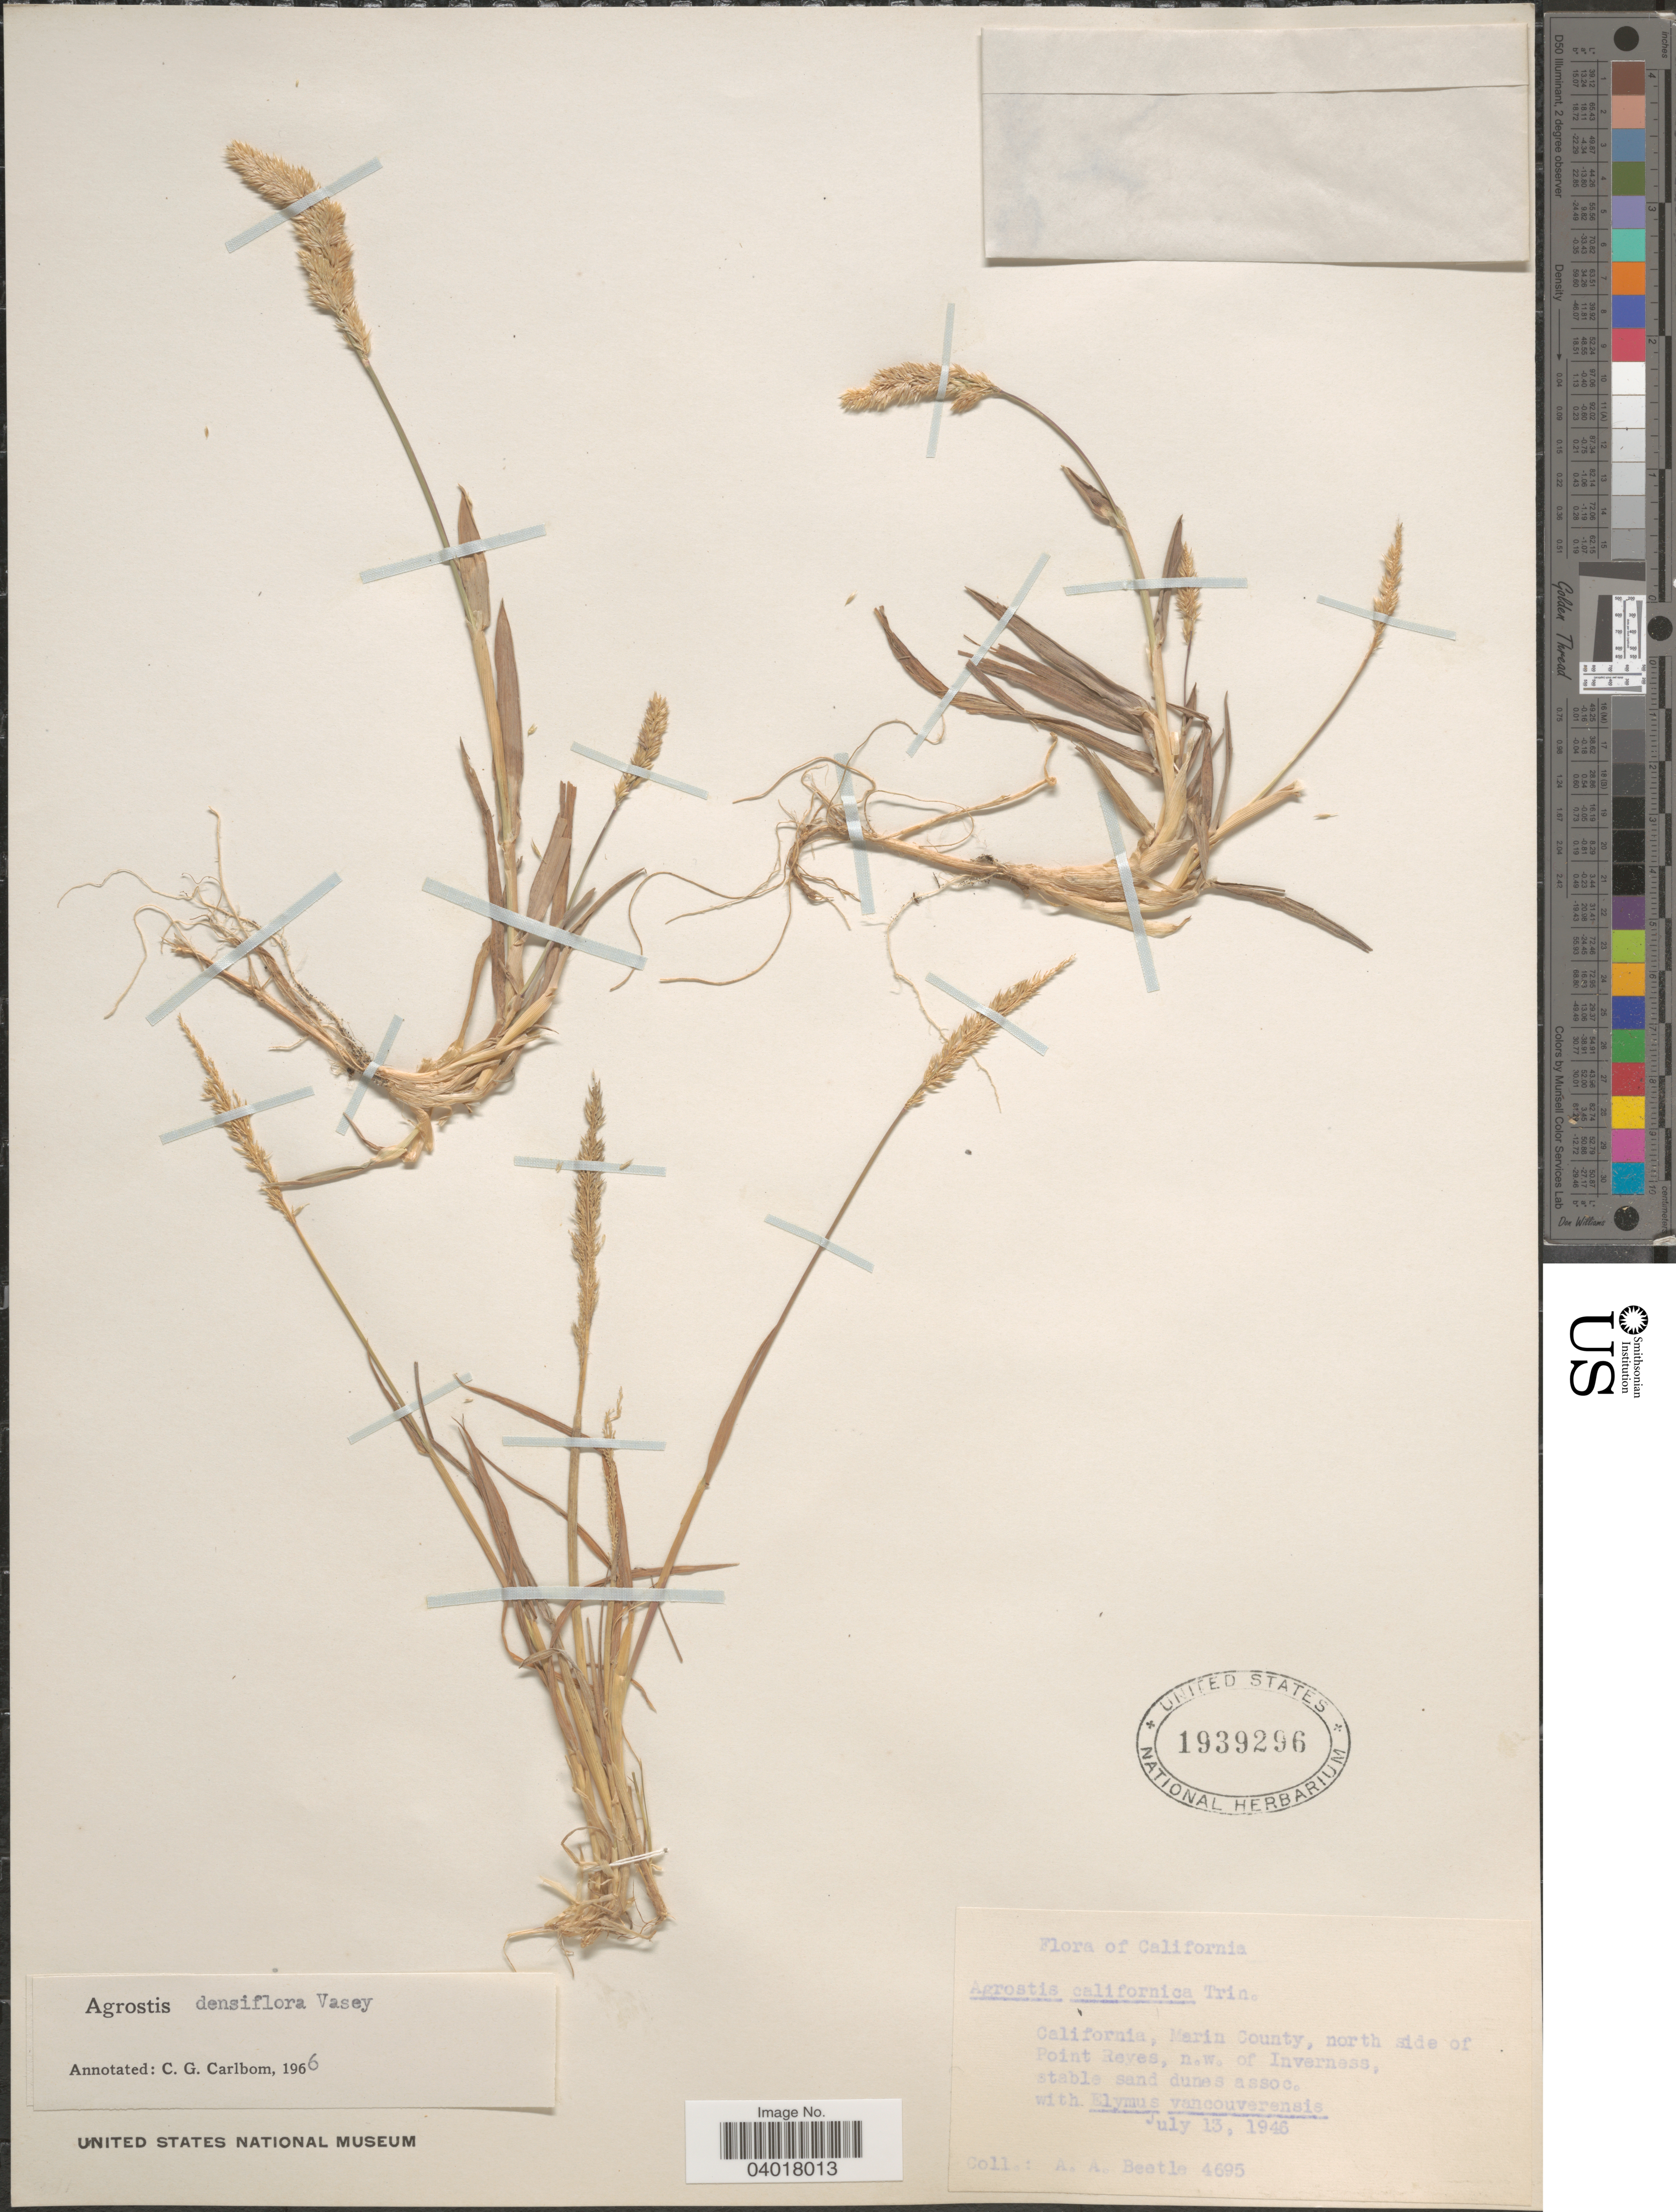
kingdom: Plantae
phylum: Tracheophyta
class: Liliopsida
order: Poales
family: Poaceae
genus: Agrostis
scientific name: Agrostis densiflora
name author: Vasey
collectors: A. A. Beetle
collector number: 4695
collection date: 1946-07-13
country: United States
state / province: California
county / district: Marin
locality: Marin County, north side of Point Reyes, n.w. of Inverness, stable sand dunes assoc.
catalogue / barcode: US 1939296